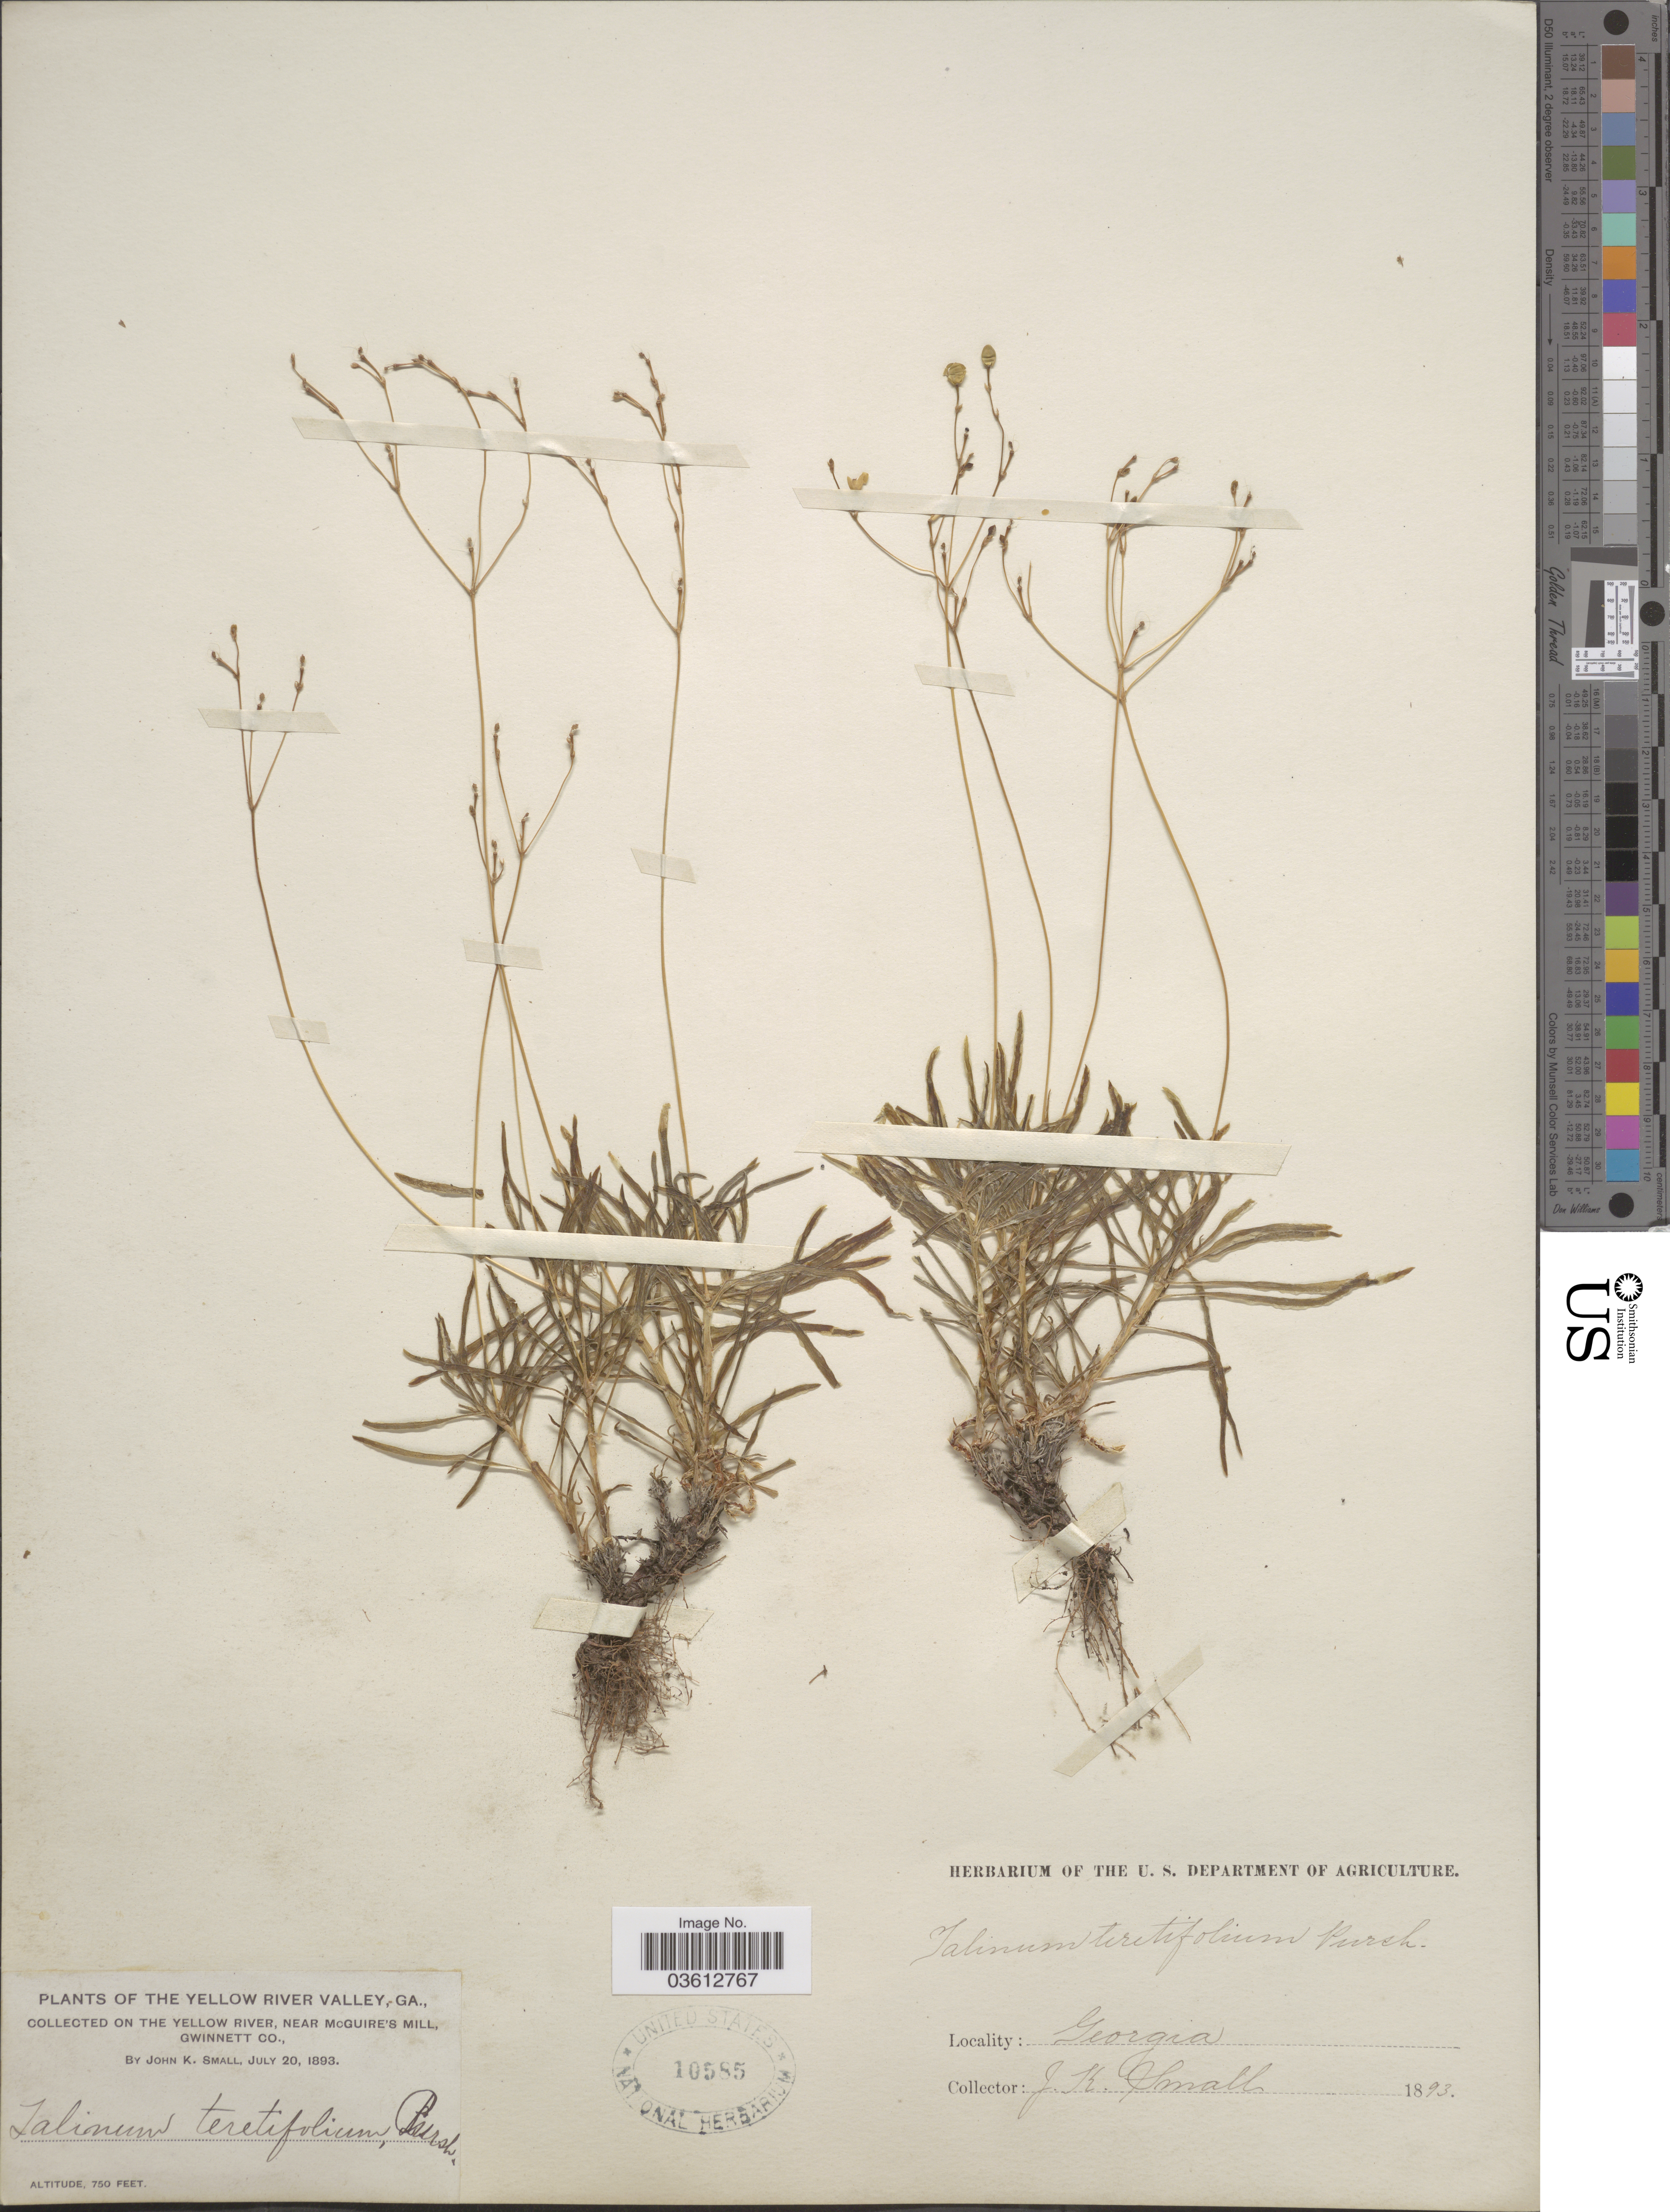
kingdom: Plantae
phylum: Tracheophyta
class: Magnoliopsida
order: Caryophyllales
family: Talinaceae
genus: Talinum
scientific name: Talinum teretifolium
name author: Pursh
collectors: J. K. Small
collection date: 1893-07-20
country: United States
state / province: Georgia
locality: The Yellow River Valley. On the Yellow River, near McGuire's Mill, Gwinnett Co.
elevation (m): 229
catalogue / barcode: US 10585